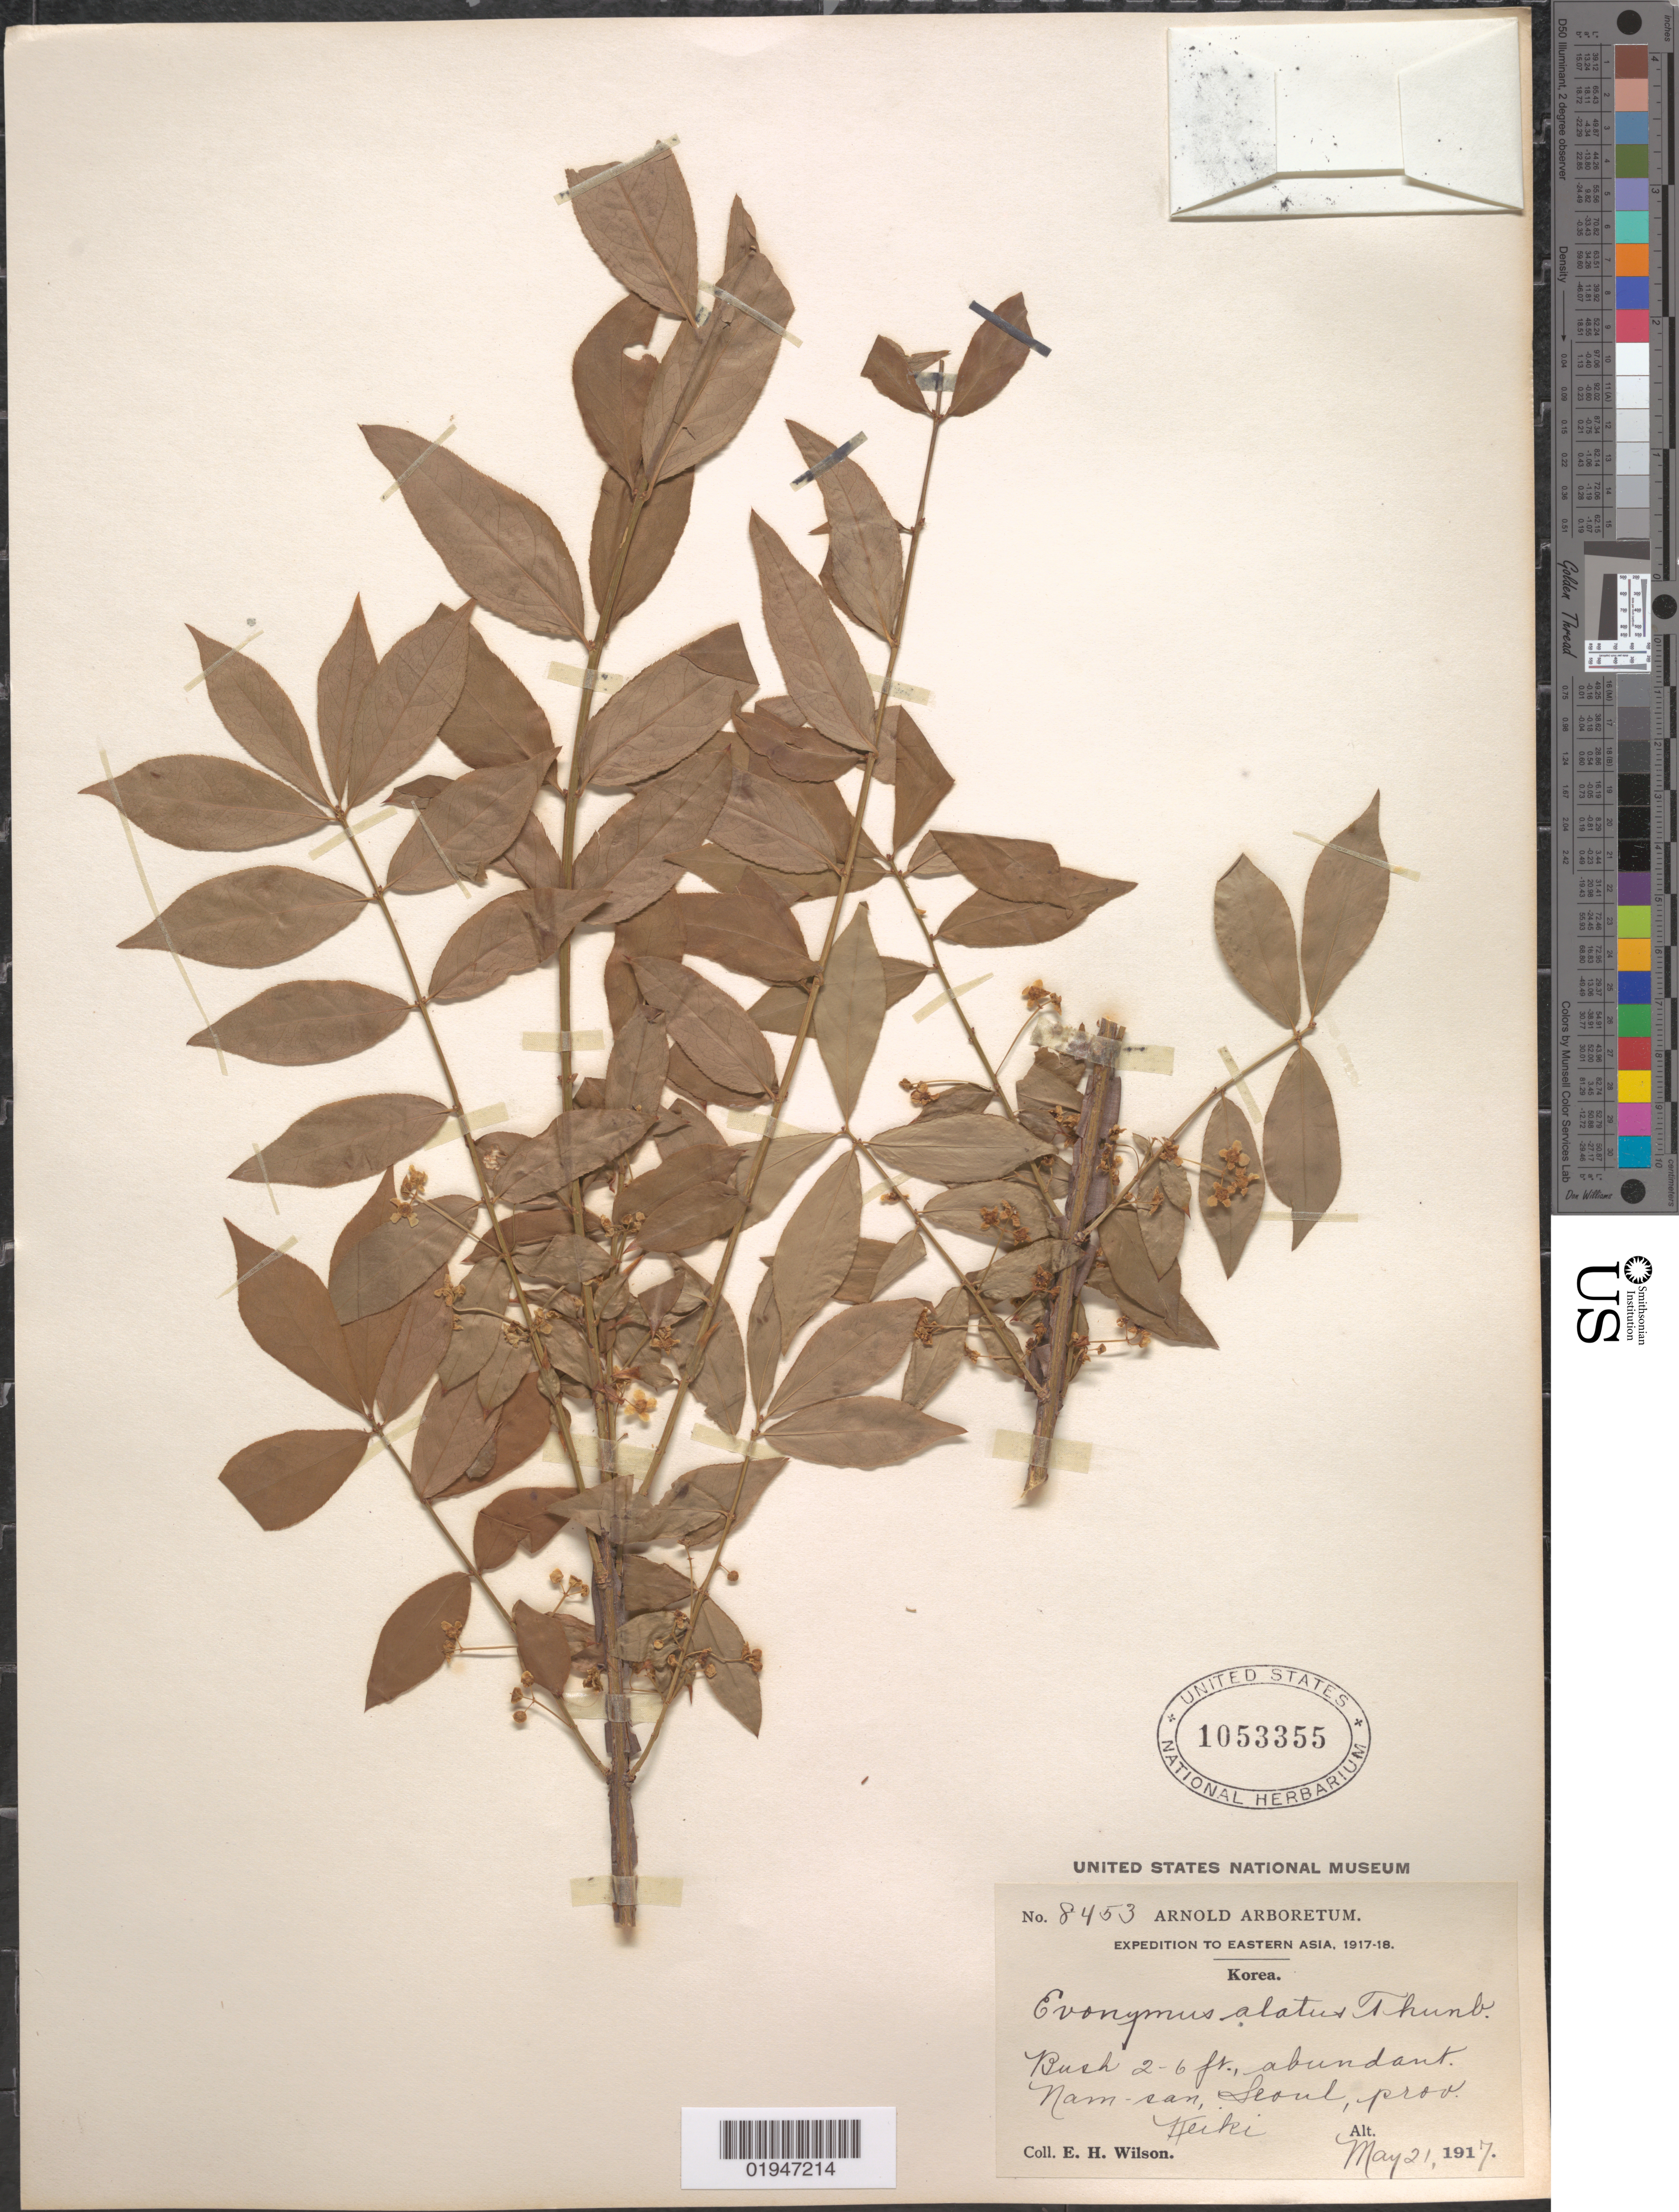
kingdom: Plantae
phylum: Tracheophyta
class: Magnoliopsida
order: Celastrales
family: Celastraceae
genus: Euonymus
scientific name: Euonymus alatus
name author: (Thunb.) Siebold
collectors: E. H. Wilson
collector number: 8453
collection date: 1917-05-21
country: South Korea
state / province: Gyeonggi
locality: Nam-san, Seoul, prov. Keiki [Gyeonggi-do]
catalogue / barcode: US 1053355